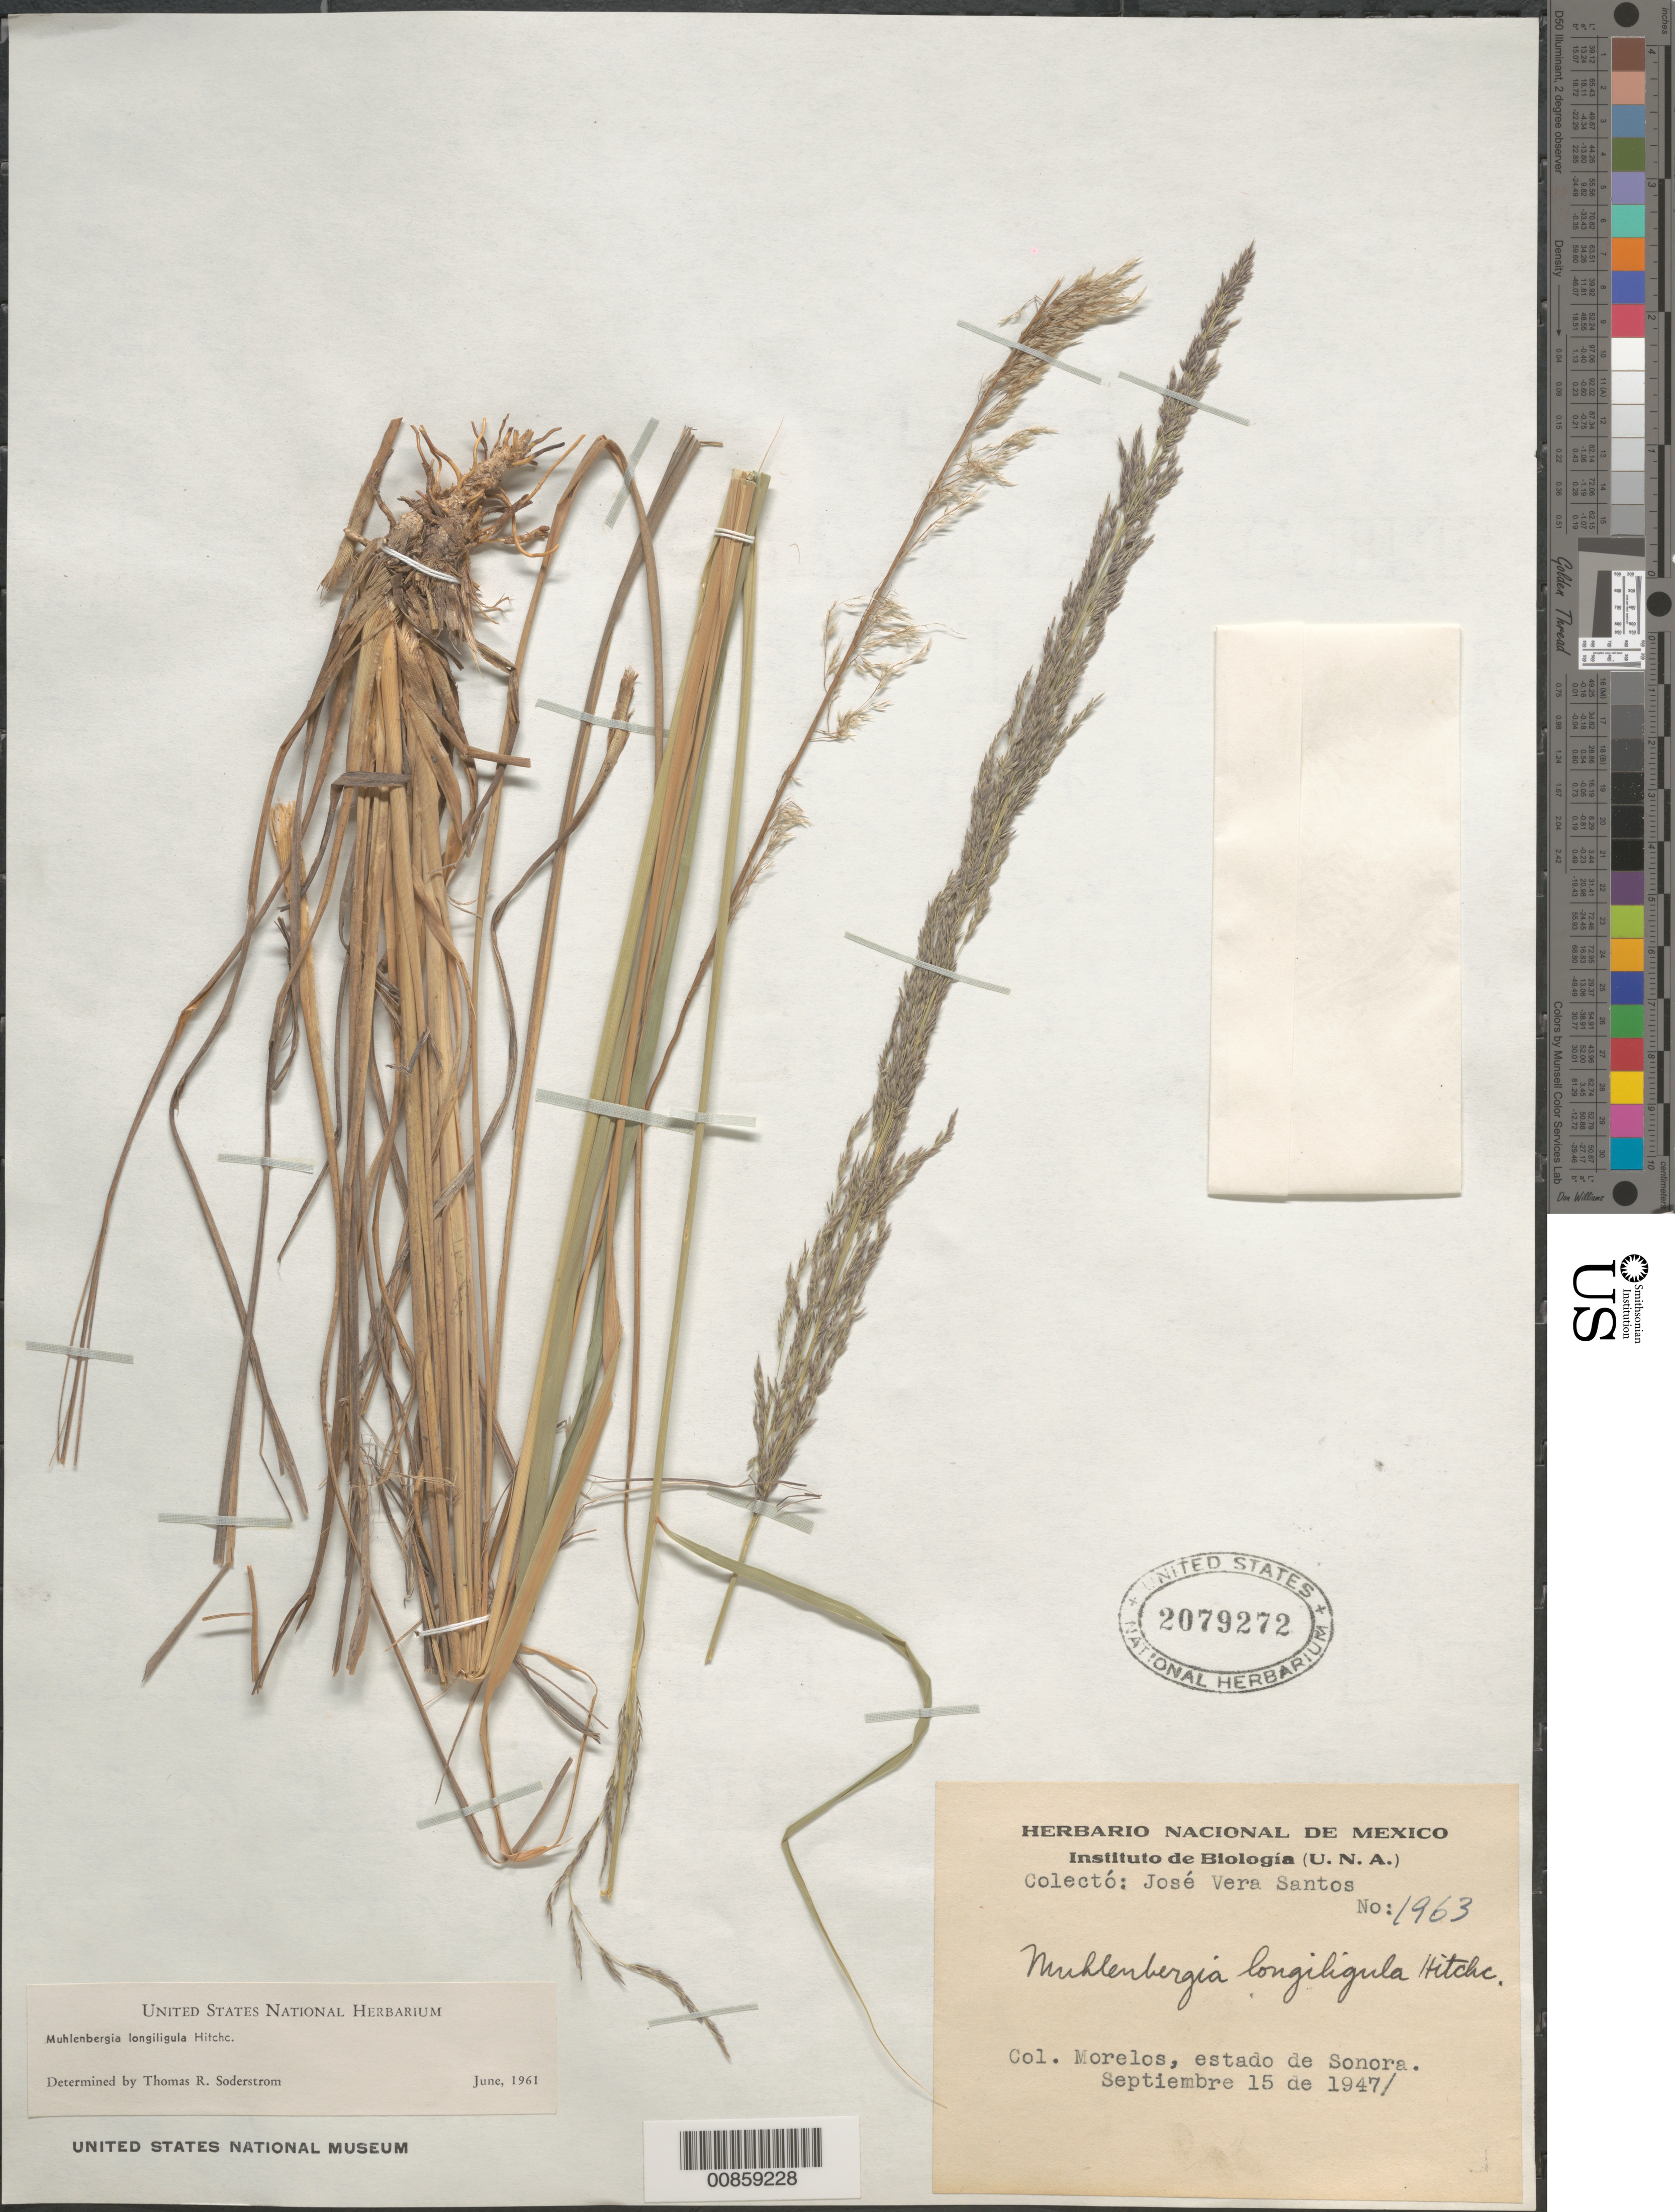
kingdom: Plantae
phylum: Tracheophyta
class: Liliopsida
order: Poales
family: Poaceae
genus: Muhlenbergia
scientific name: Muhlenbergia longiligula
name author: Hitchc.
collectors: J. Vera Santos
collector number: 1963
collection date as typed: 02 Sep 1941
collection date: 1941-09-02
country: Mexico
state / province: Sonora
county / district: Bavispe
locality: El Tigre to El Rancho de Robles, NE Sonora, mpio. Bavispe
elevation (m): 1900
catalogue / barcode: US 2079272